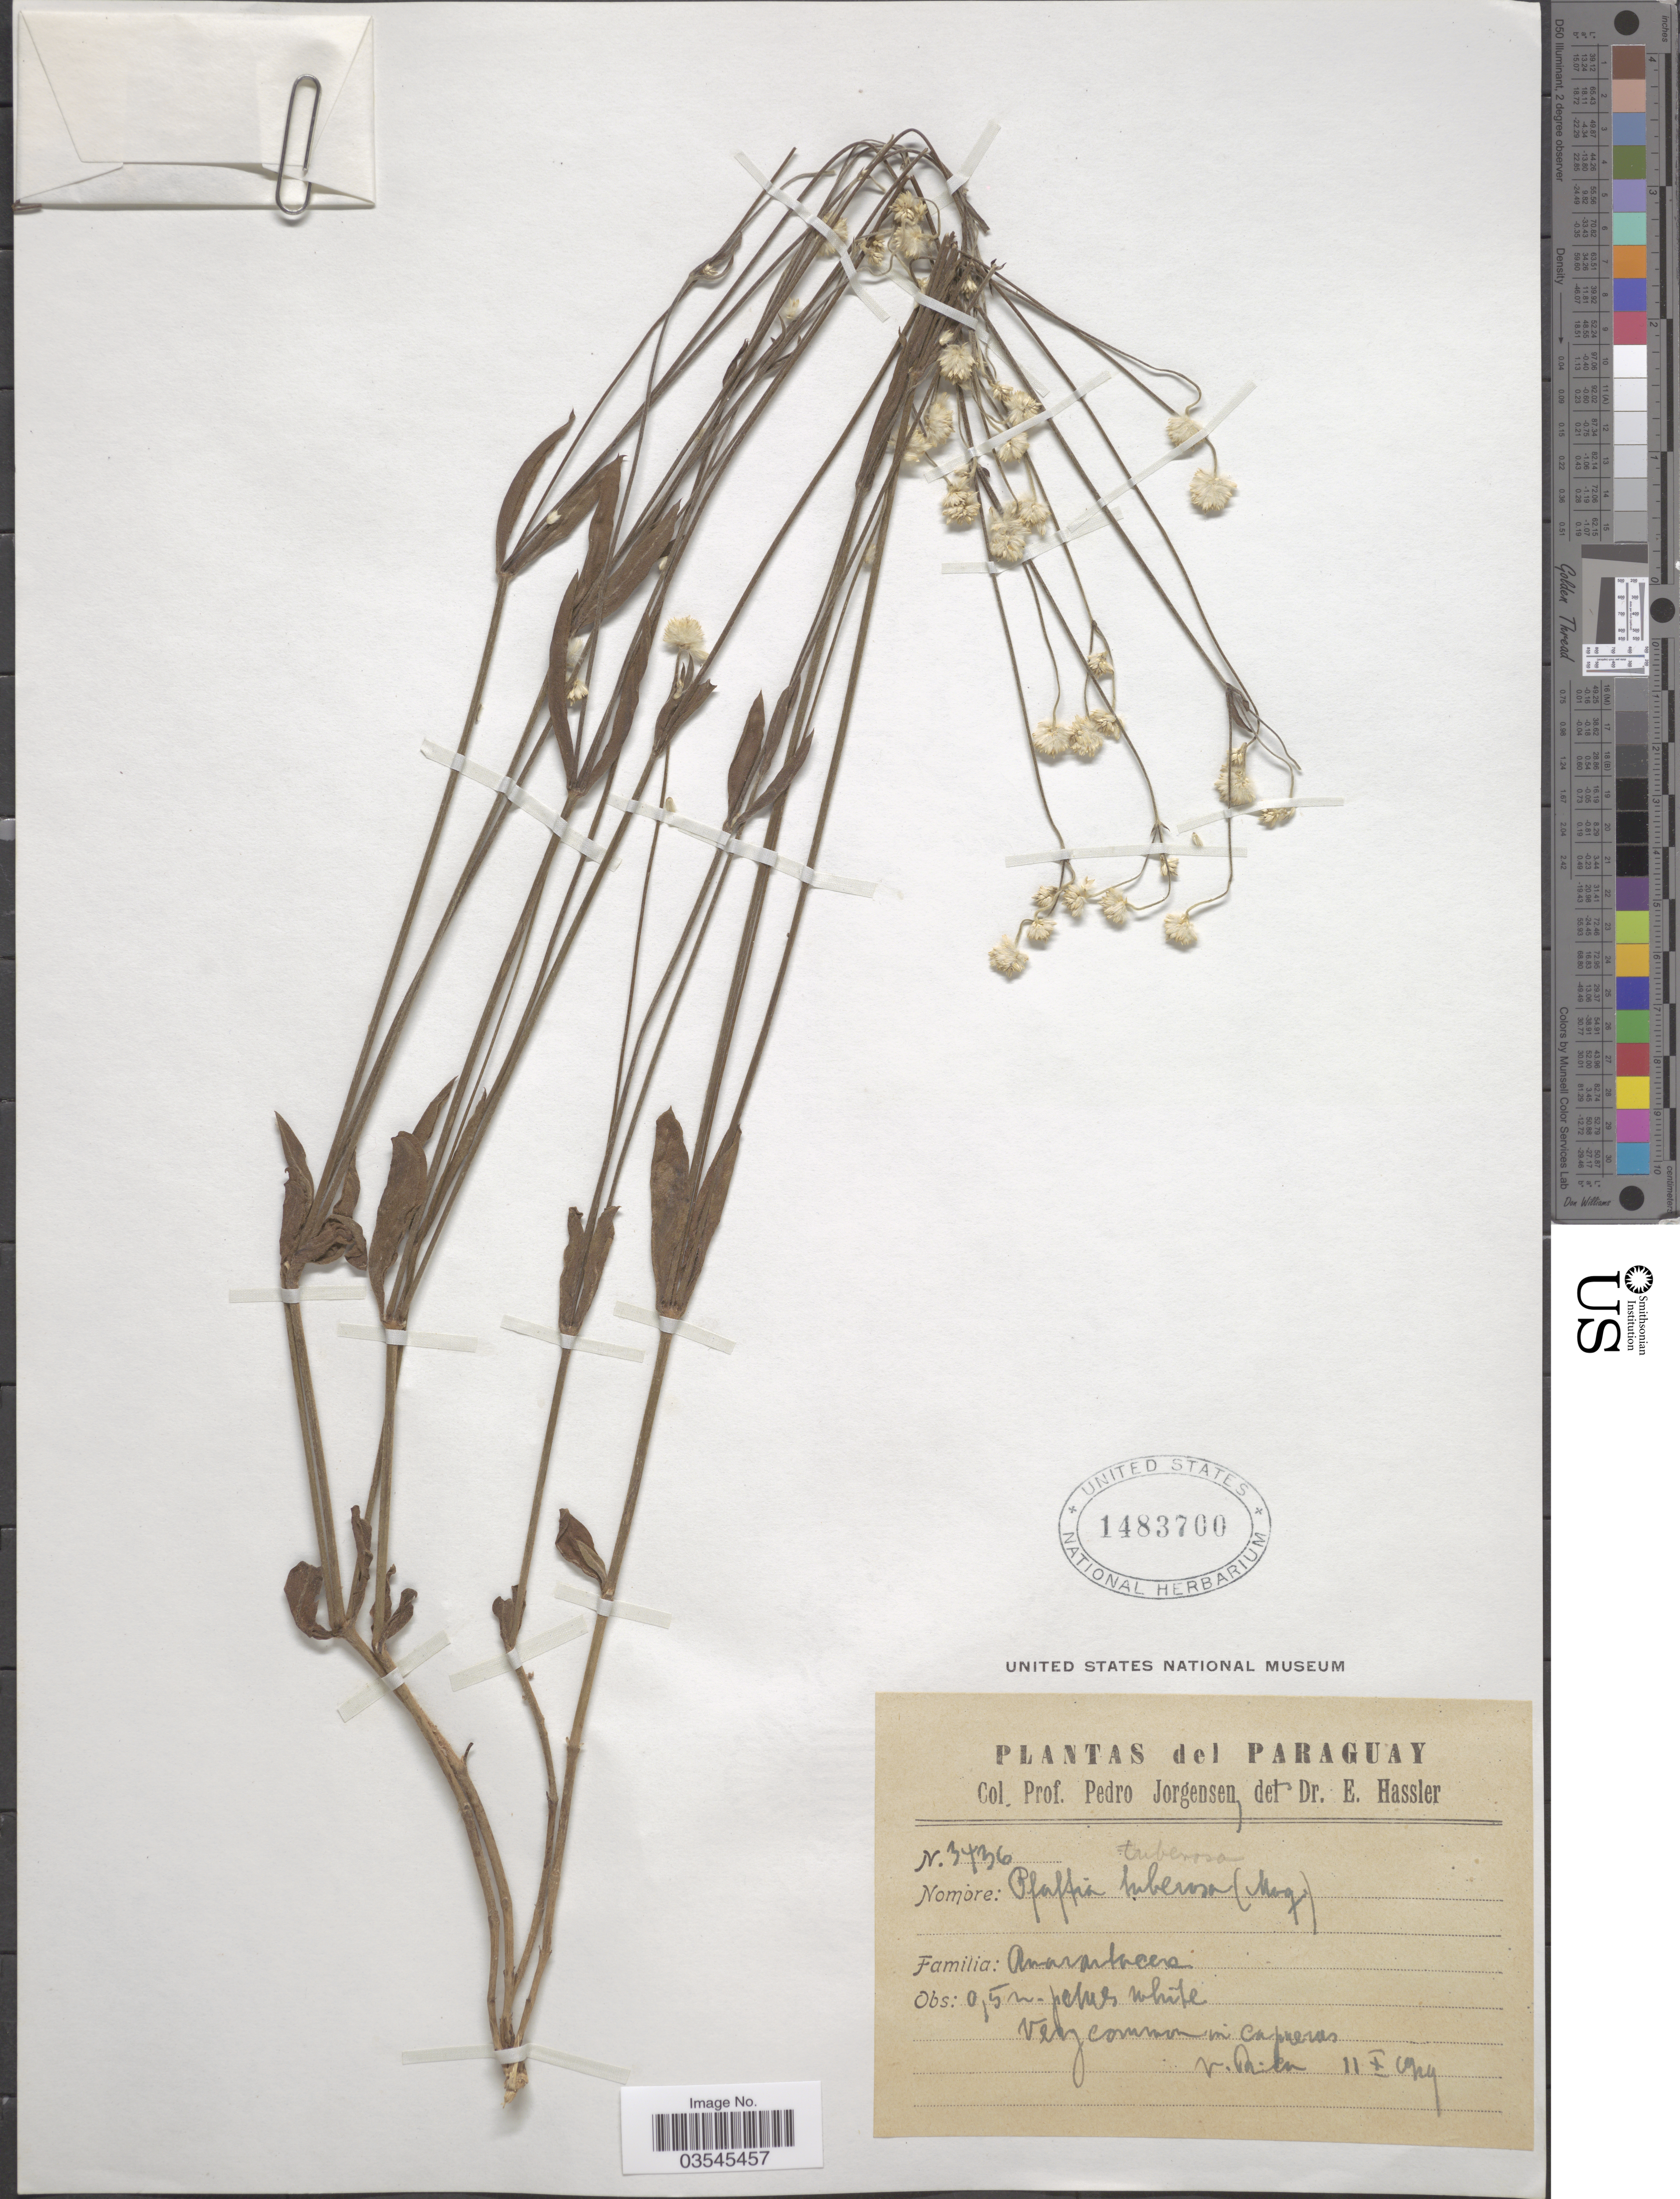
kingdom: Plantae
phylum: Tracheophyta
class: Magnoliopsida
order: Caryophyllales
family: Amaranthaceae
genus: Pfaffia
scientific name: Pfaffia tuberosa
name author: (Moq. ex DC.) Hicken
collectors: P. Jörgensen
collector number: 3436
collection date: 1929-10-11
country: Paraguay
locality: V. Rica.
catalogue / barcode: US 1483700